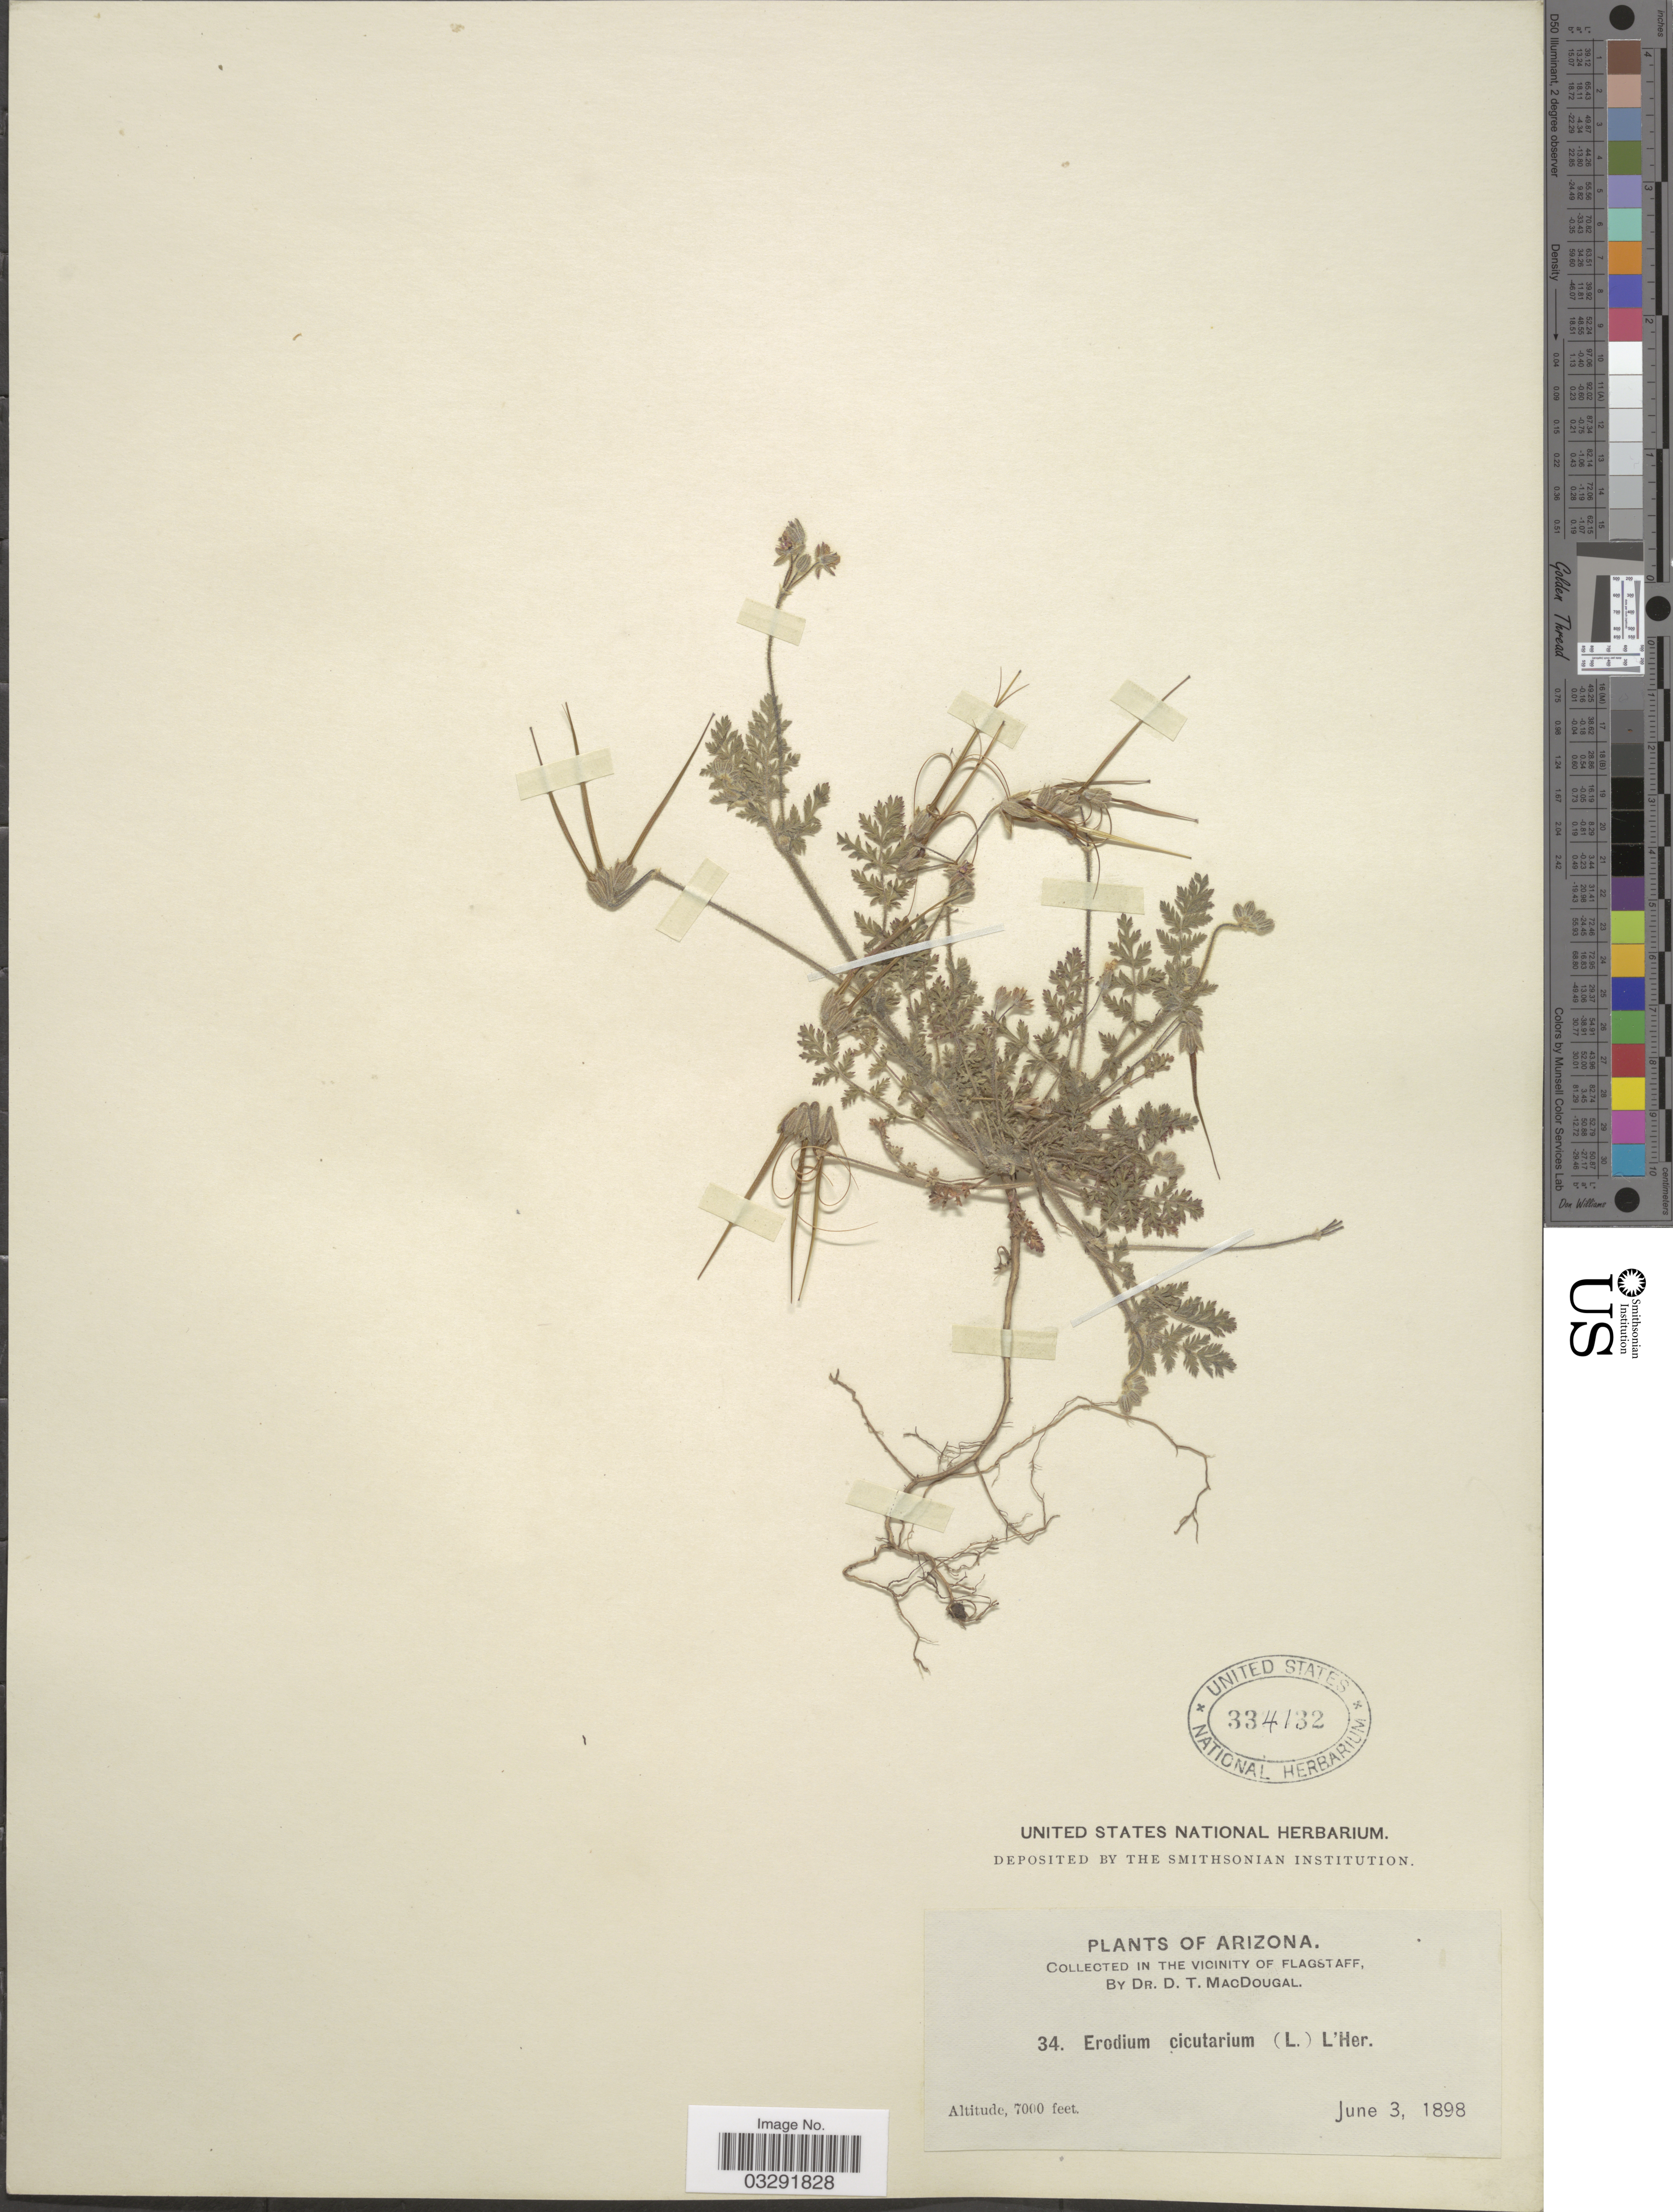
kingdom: Plantae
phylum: Tracheophyta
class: Magnoliopsida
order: Geraniales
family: Geraniaceae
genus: Erodium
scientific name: Erodium cicutarium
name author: (L.) L'Hér.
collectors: D. T. MacDougal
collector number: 34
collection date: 1898-06-03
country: United States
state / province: Arizona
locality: Vicinity of Flagstaff.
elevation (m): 2134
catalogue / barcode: US 334132